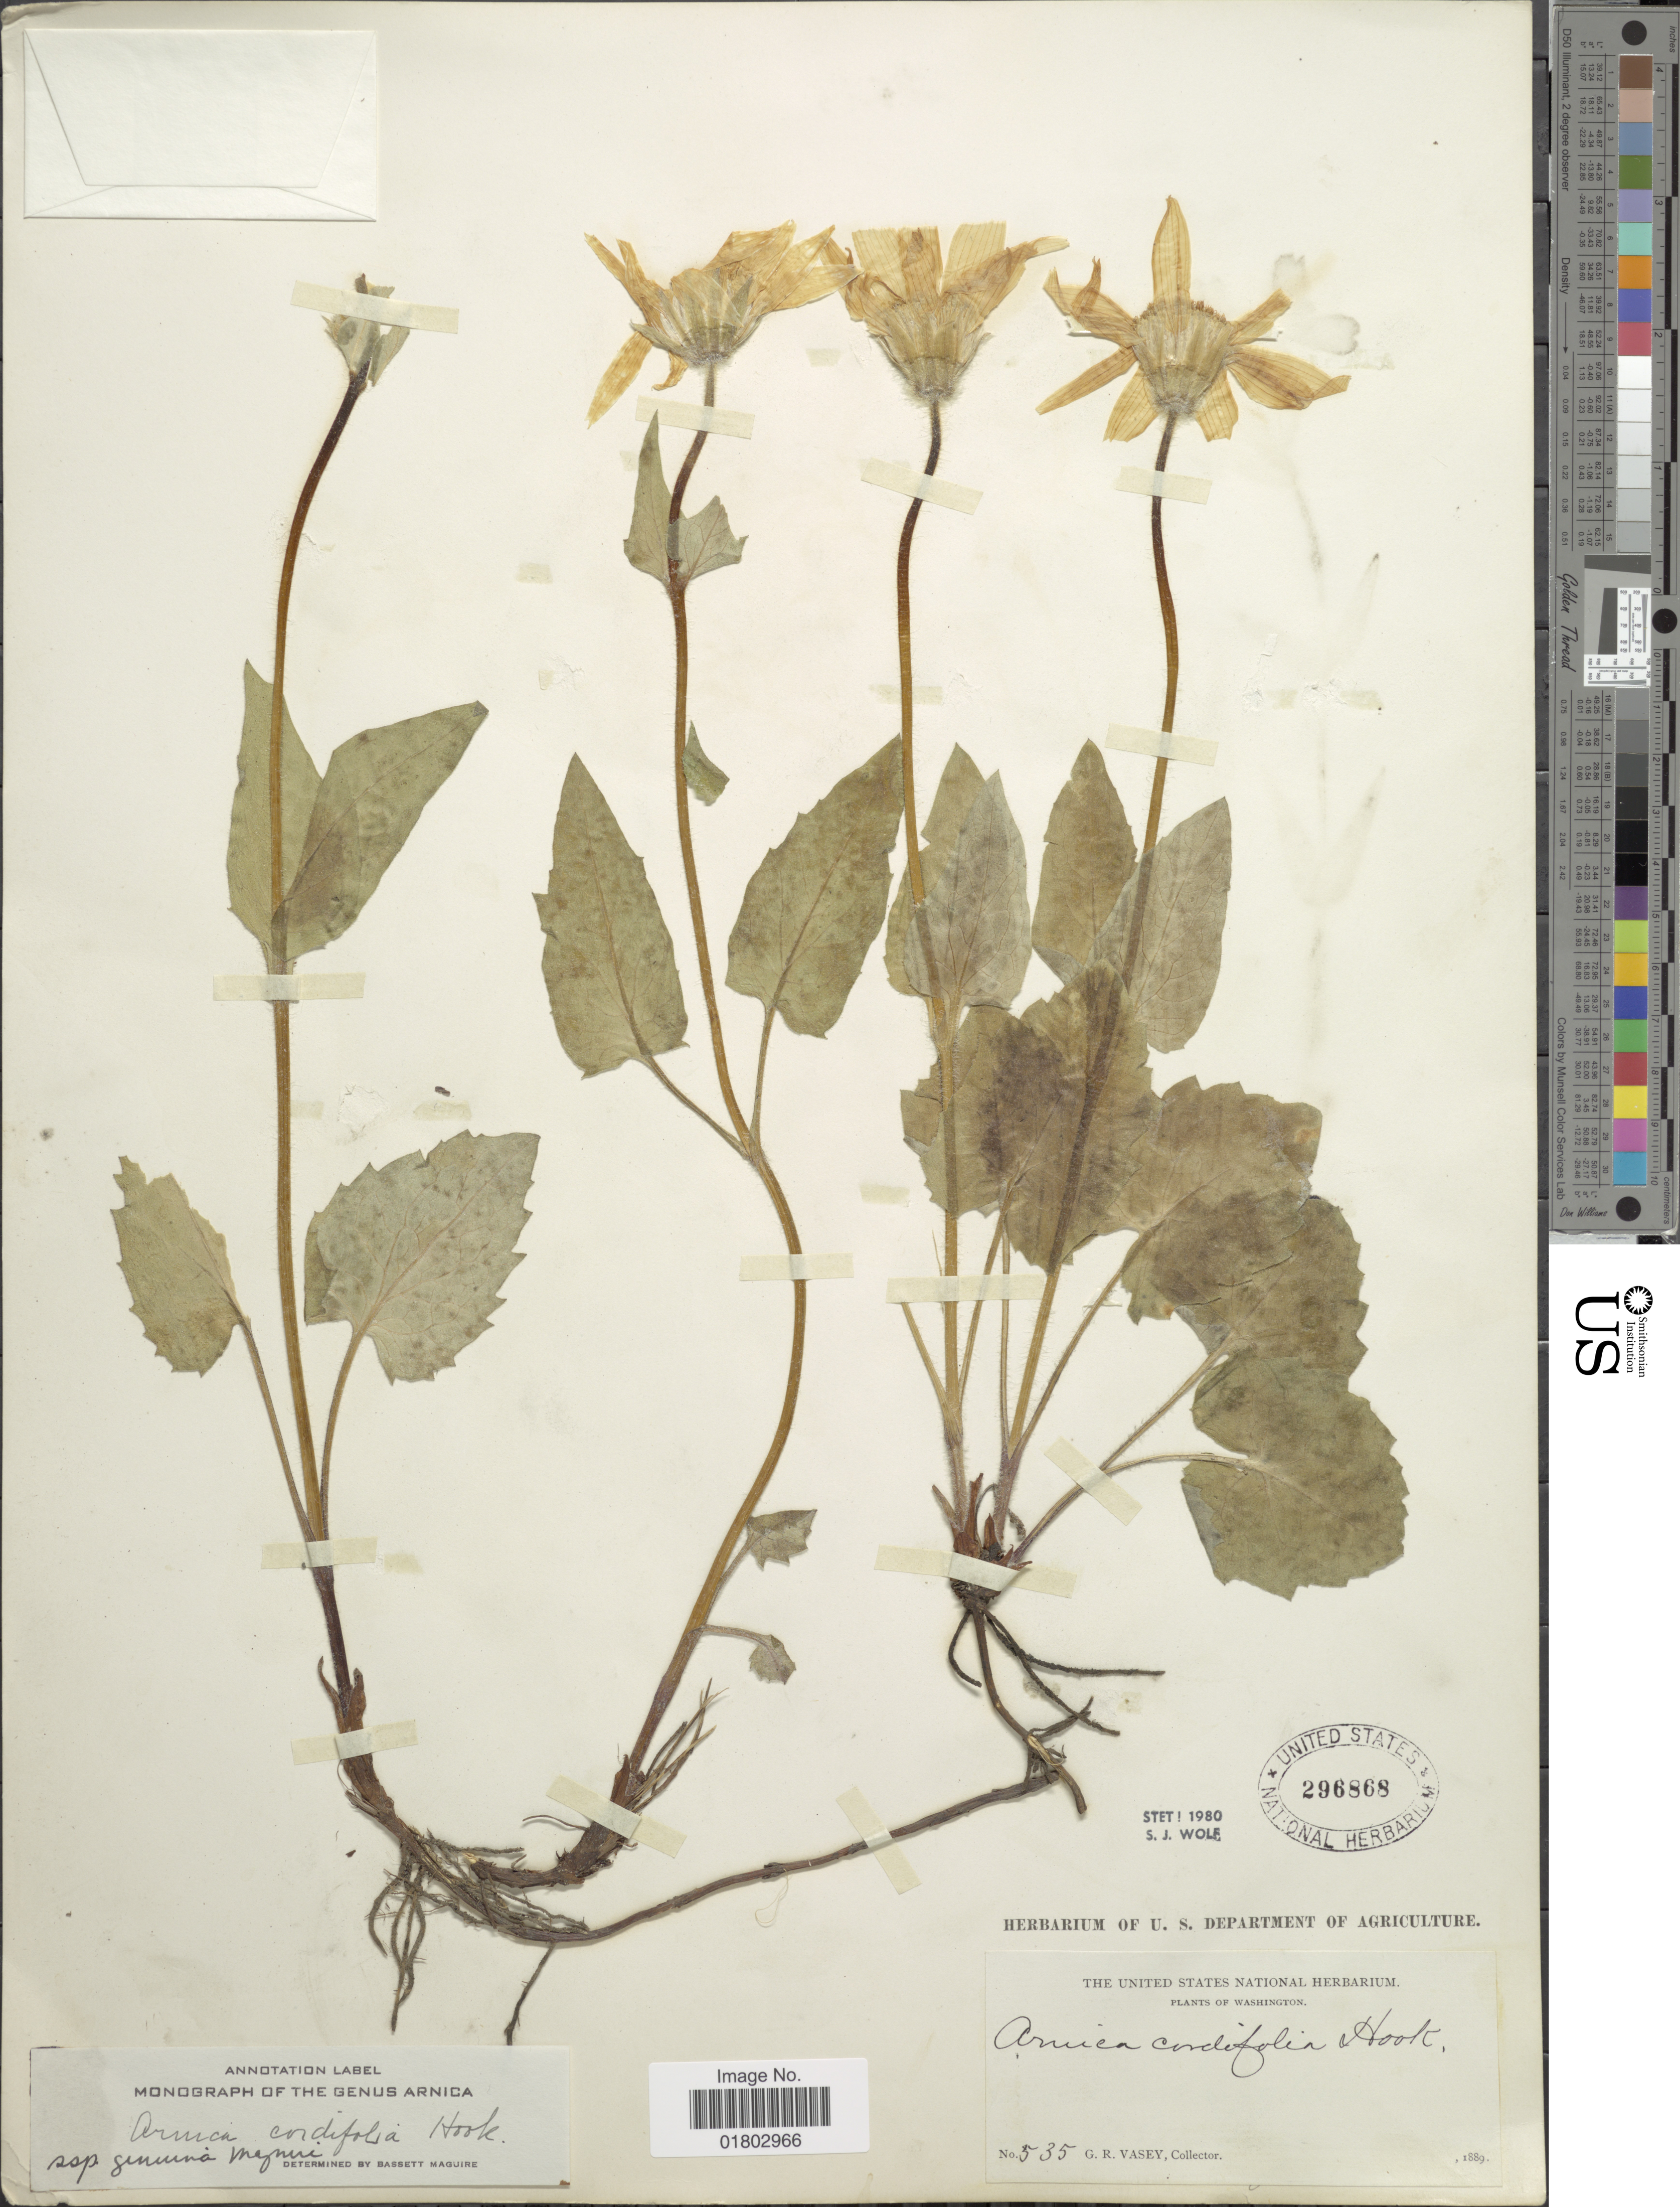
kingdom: Plantae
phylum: Tracheophyta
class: Magnoliopsida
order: Asterales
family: Asteraceae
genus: Arnica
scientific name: Arnica cordifolia subsp. genuina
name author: Maguire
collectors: G. R. Vasey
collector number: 535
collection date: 1889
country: United States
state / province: Washington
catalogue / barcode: US 296868